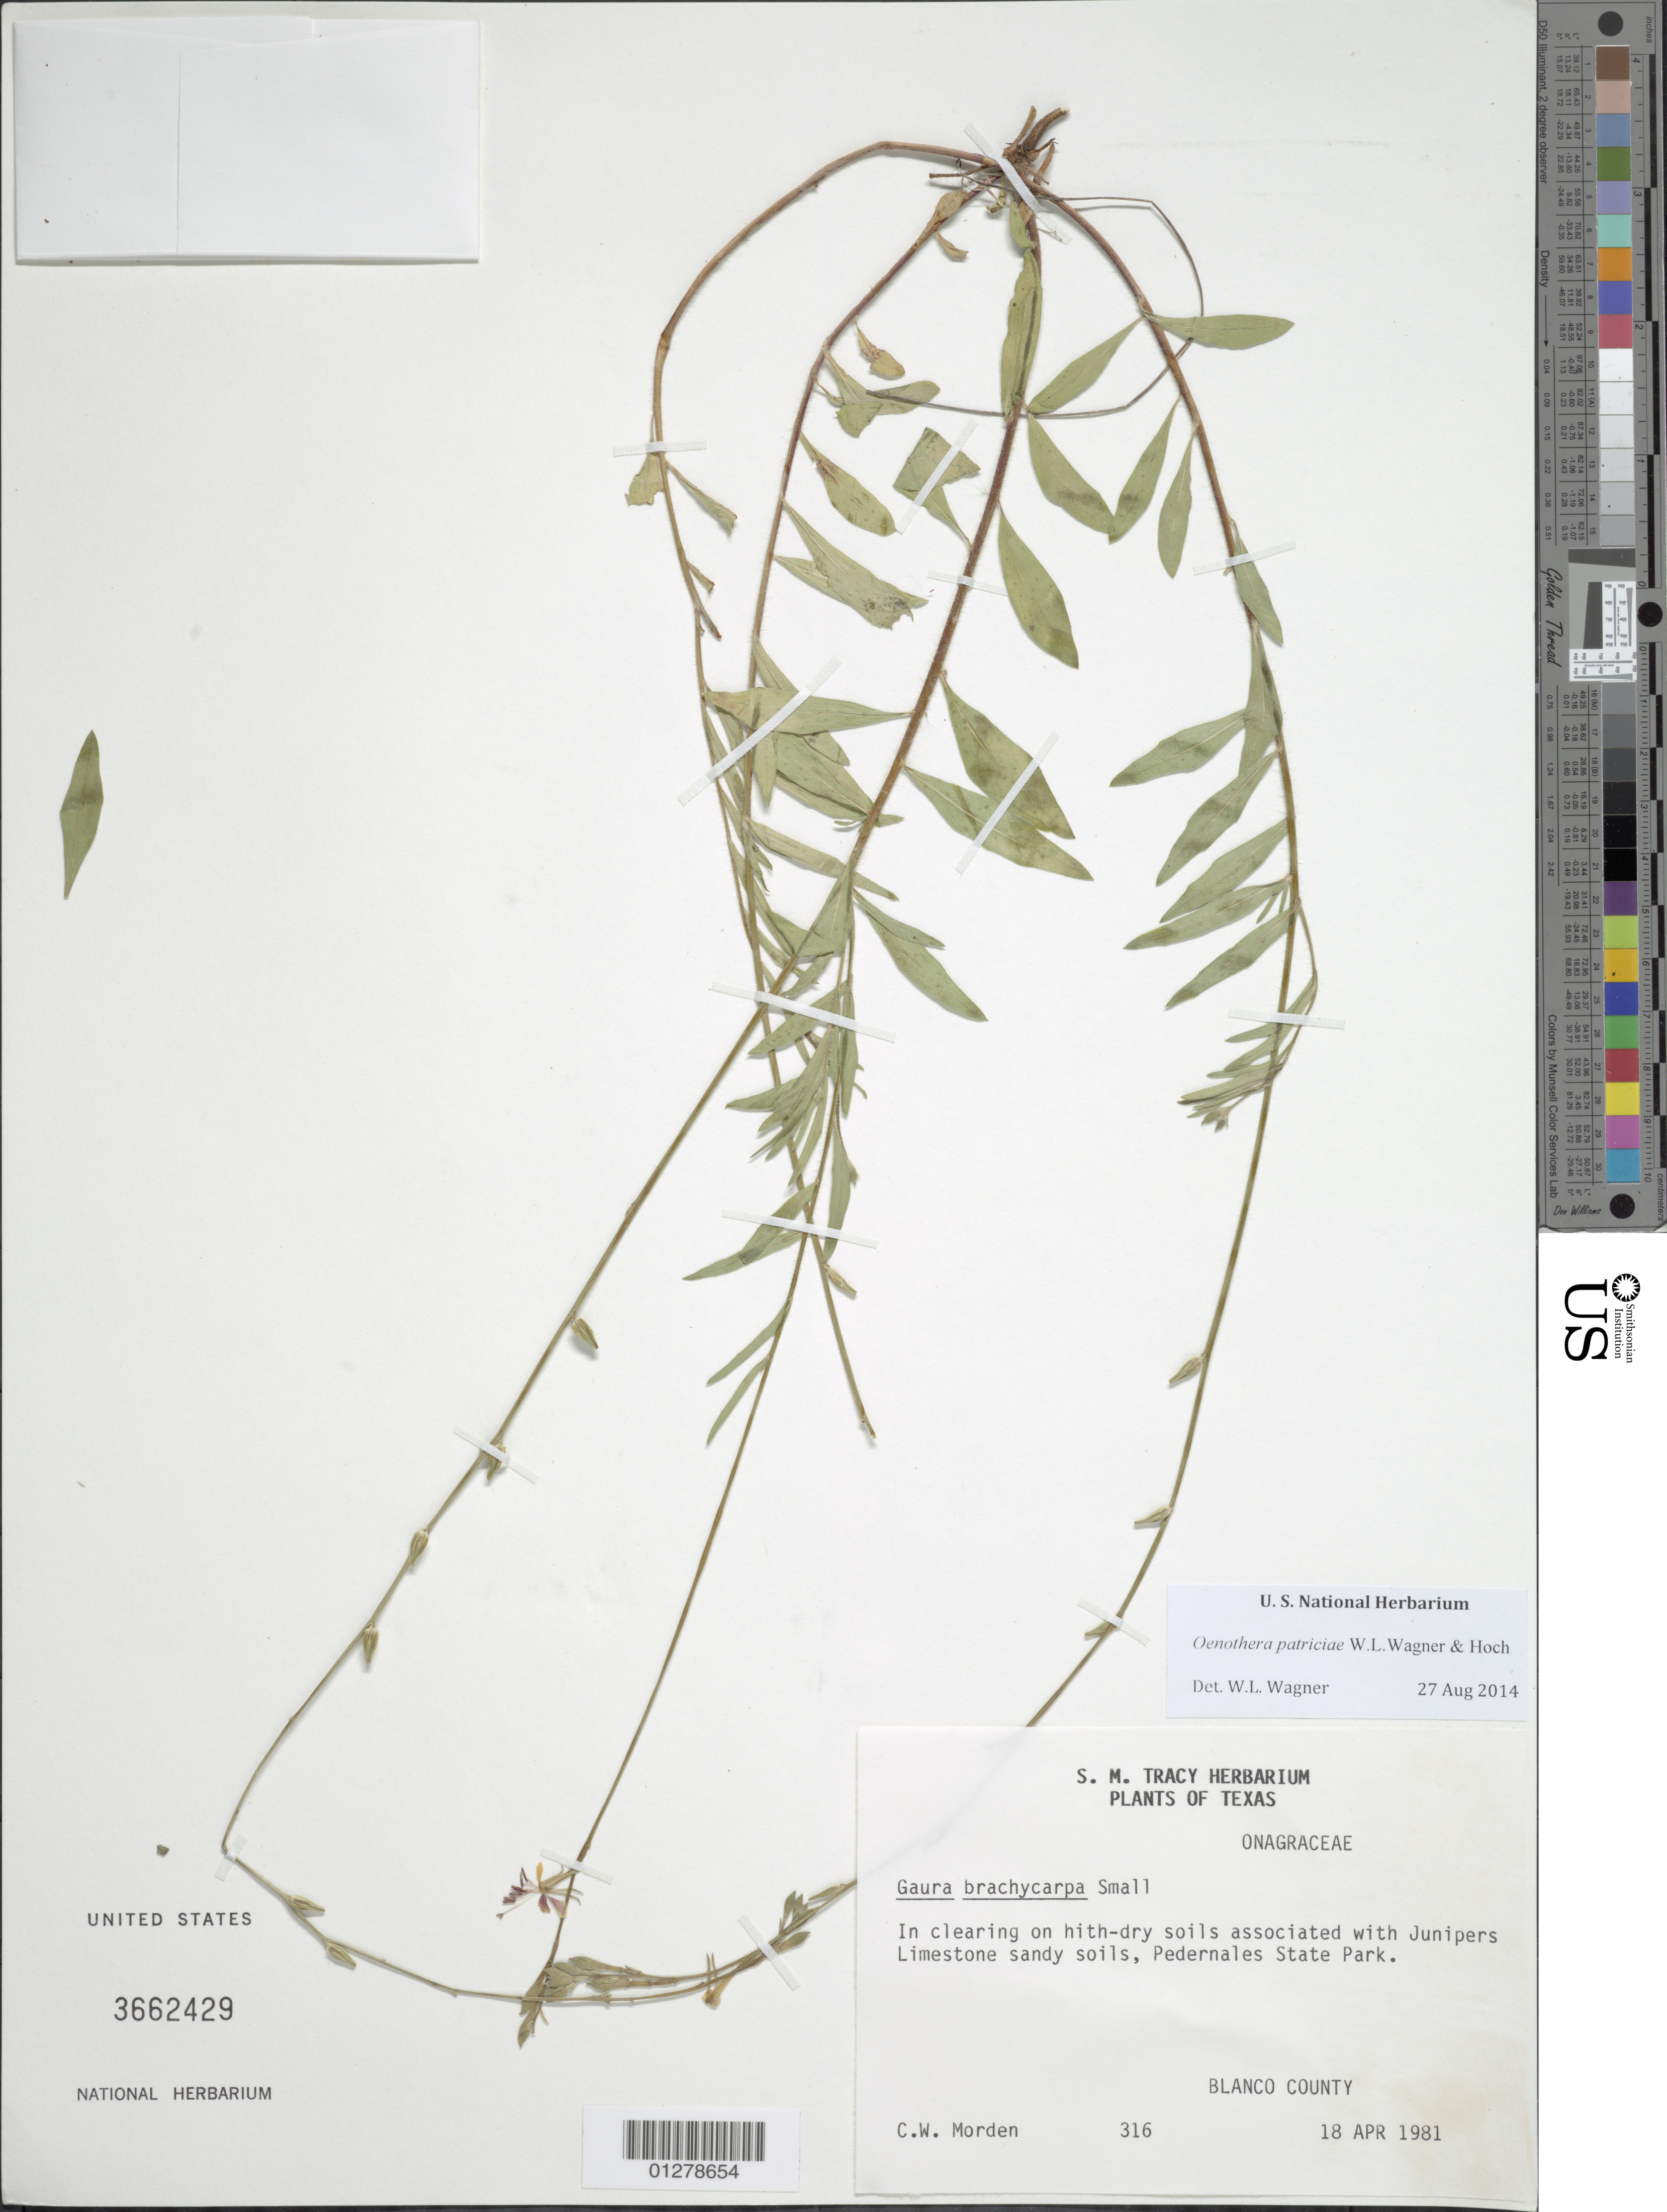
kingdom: Plantae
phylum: Tracheophyta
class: Magnoliopsida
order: Myrtales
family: Onagraceae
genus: Oenothera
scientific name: Oenothera patriciae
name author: W.L. Wagner & Hoch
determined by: Wagner, W. L., (BOT), Smithsonian Institution - National Museum of Natural History (UNITED STATES)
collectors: C. W. Morden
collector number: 316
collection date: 1981-04-18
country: United States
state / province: Texas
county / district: Blanco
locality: Pedernales State Park.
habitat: Limestone sandy soils.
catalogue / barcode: US 3662429